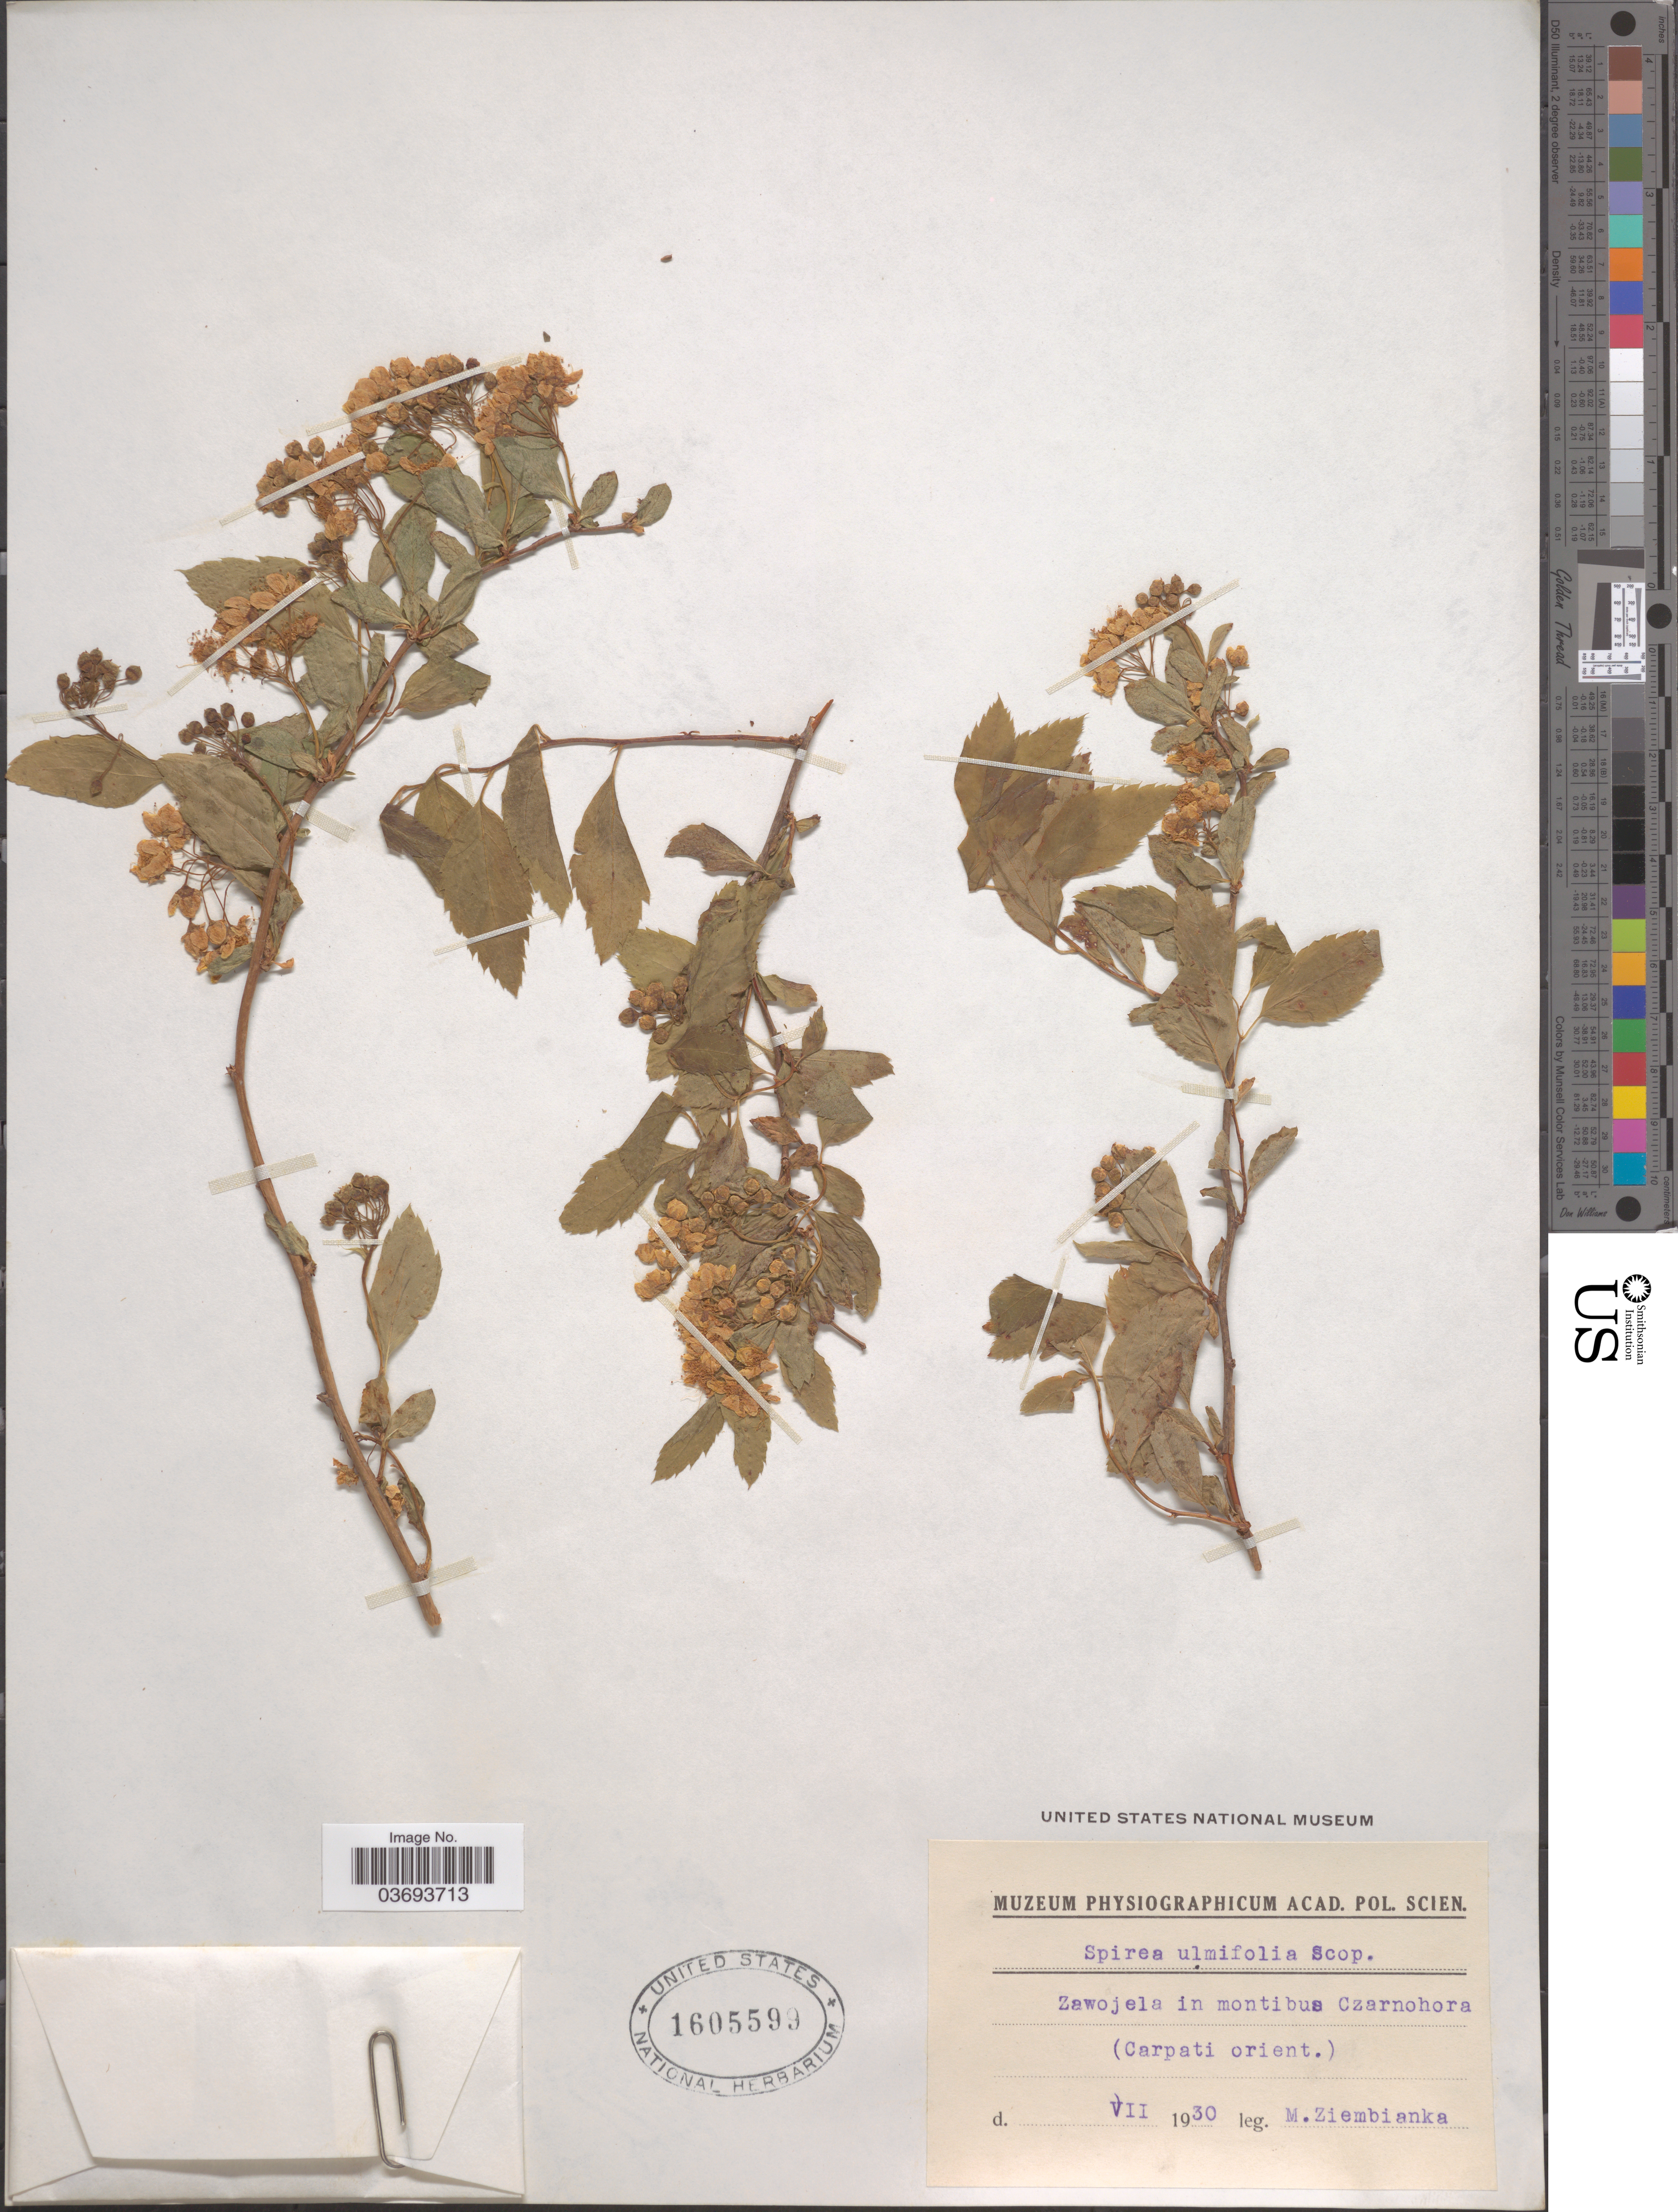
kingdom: Plantae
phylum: Tracheophyta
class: Magnoliopsida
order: Rosales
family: Rosaceae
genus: Spiraea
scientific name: Spiraea ulmifolia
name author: Scop.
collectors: M. Ziembianka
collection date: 1930-07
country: Ukraine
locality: Zawojela in montibus Czarnohora. (Carpati orient.)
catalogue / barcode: US 1605599